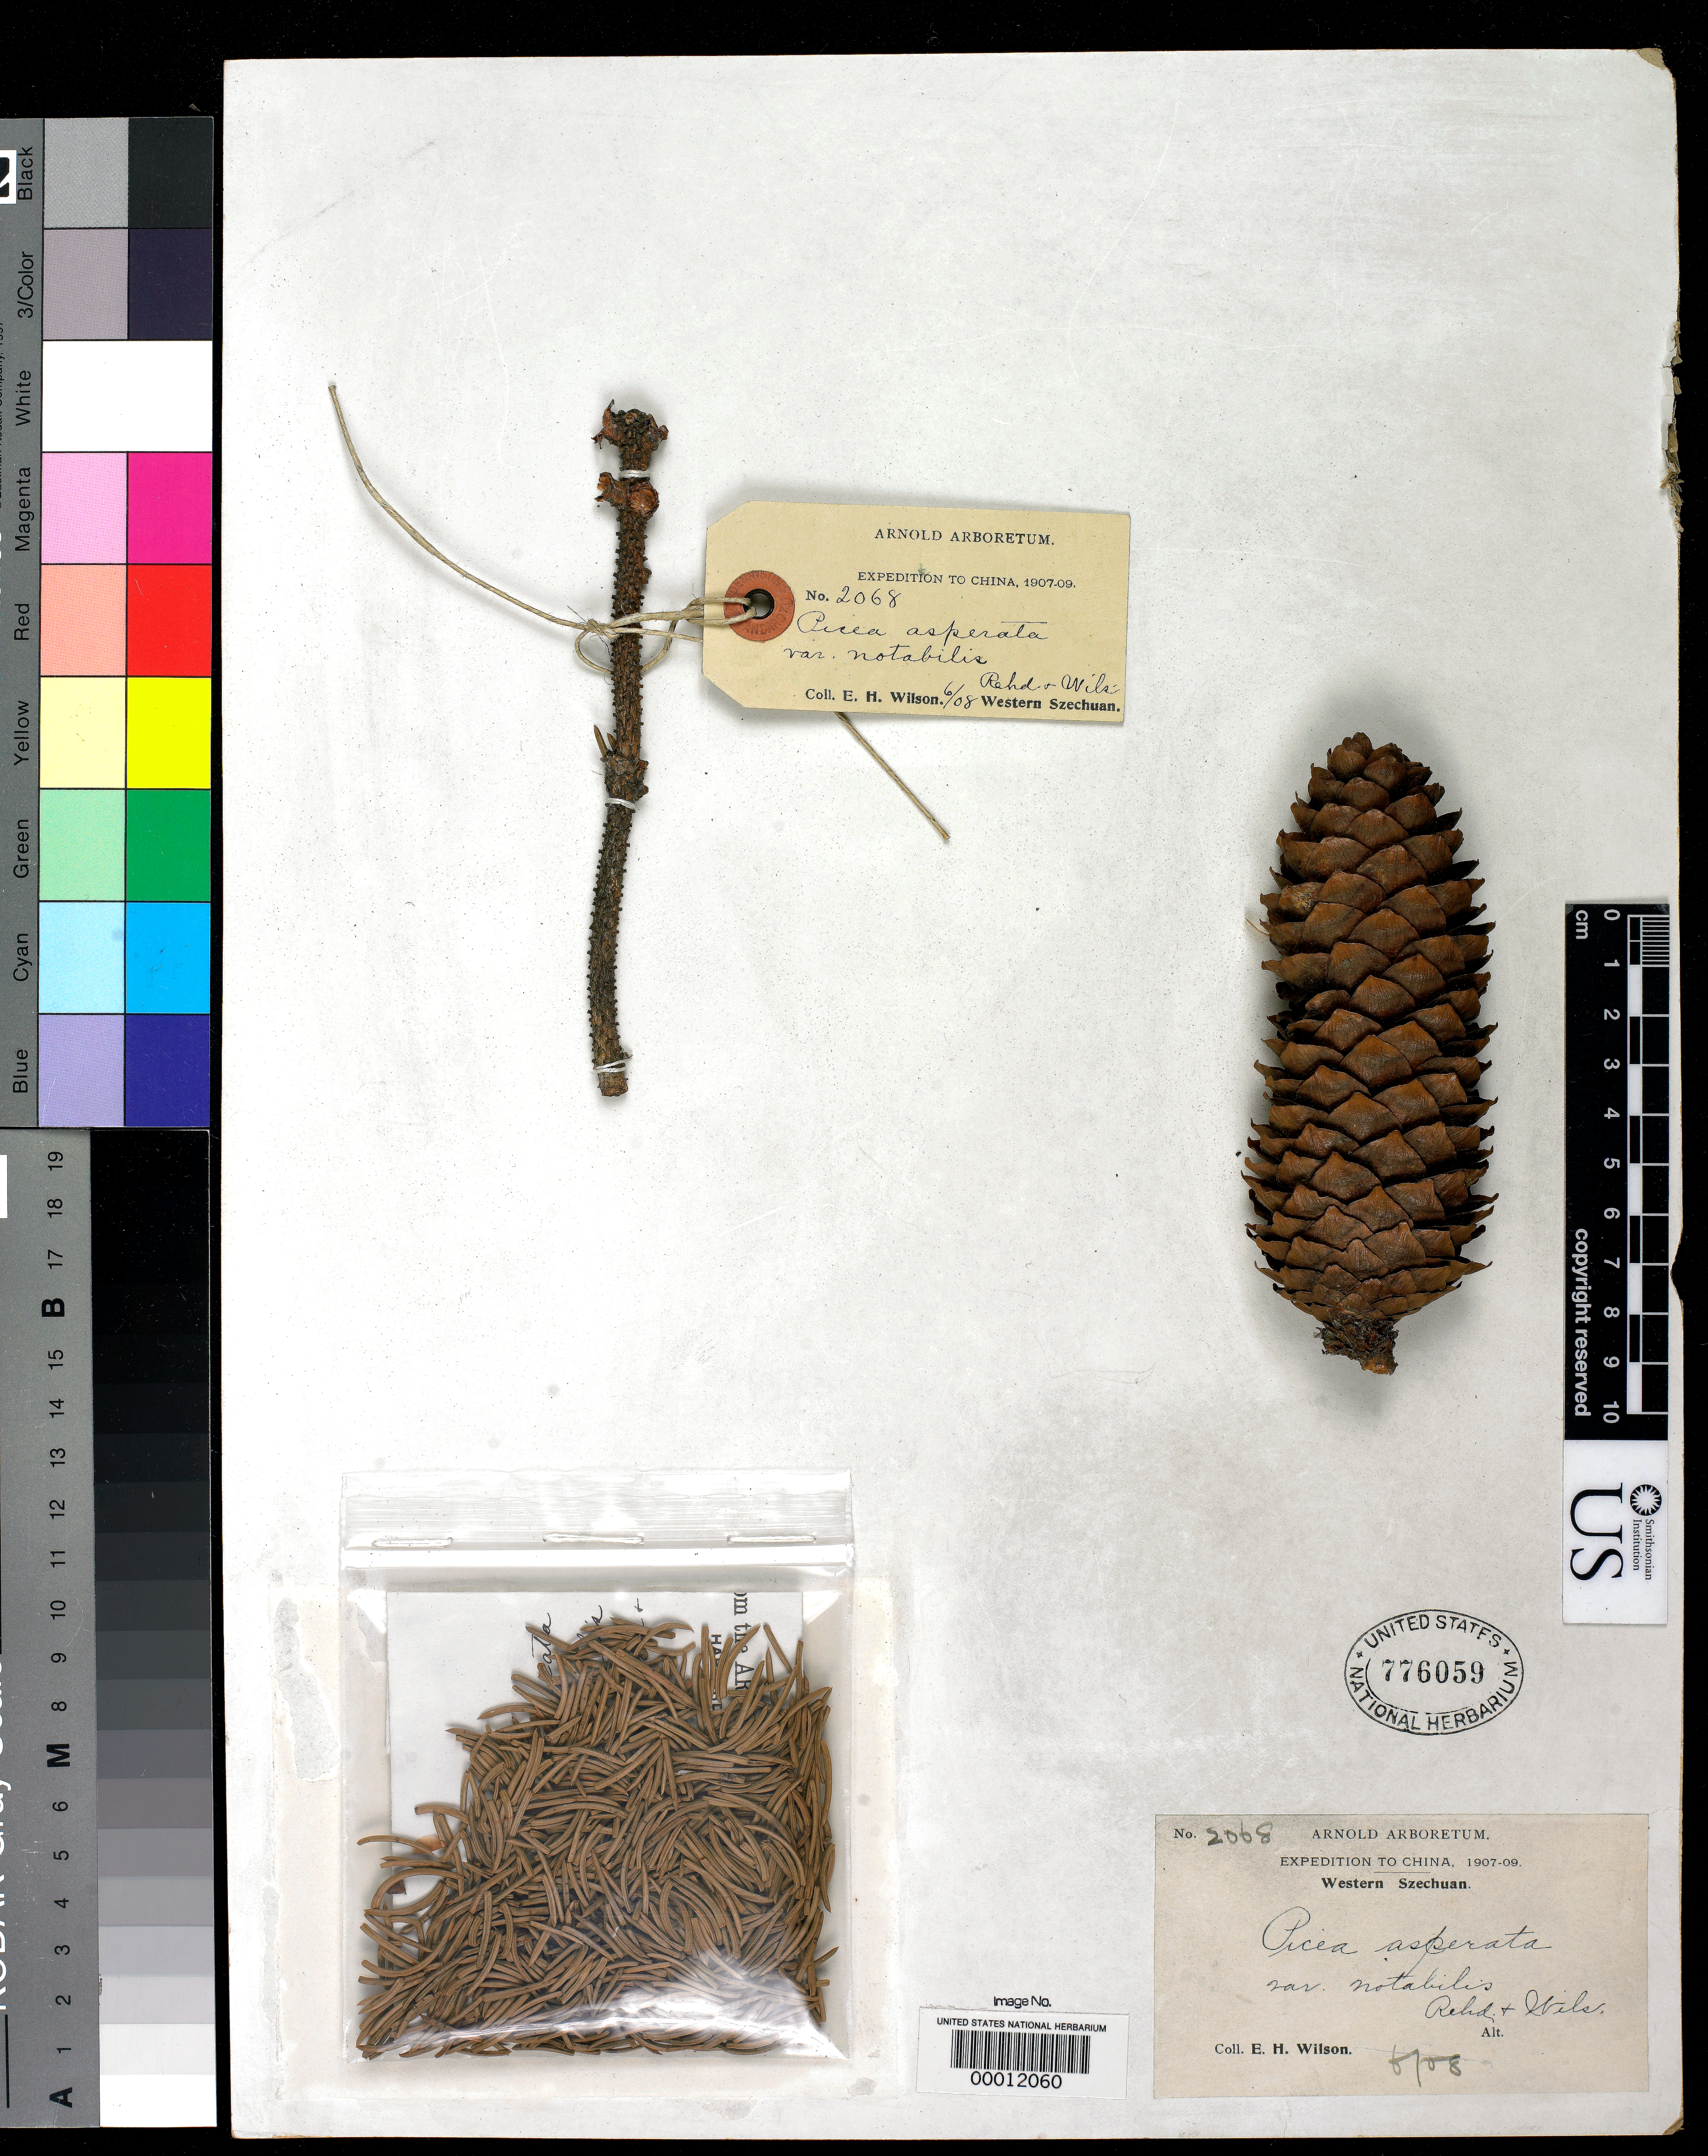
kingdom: Plantae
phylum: Tracheophyta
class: Pinopsida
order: Pinales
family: Pinaceae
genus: Picea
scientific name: Picea asperata var. notabilis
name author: Rehder & E.H. Wilson in Sarg.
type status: Isotype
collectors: E. H. Wilson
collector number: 2068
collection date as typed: Jun 1908 and -- Oct 1910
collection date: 1908-06,1910-10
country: China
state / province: Sichuan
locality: West of Kuan Hsien, Pan-lan-shan.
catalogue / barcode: US 776059